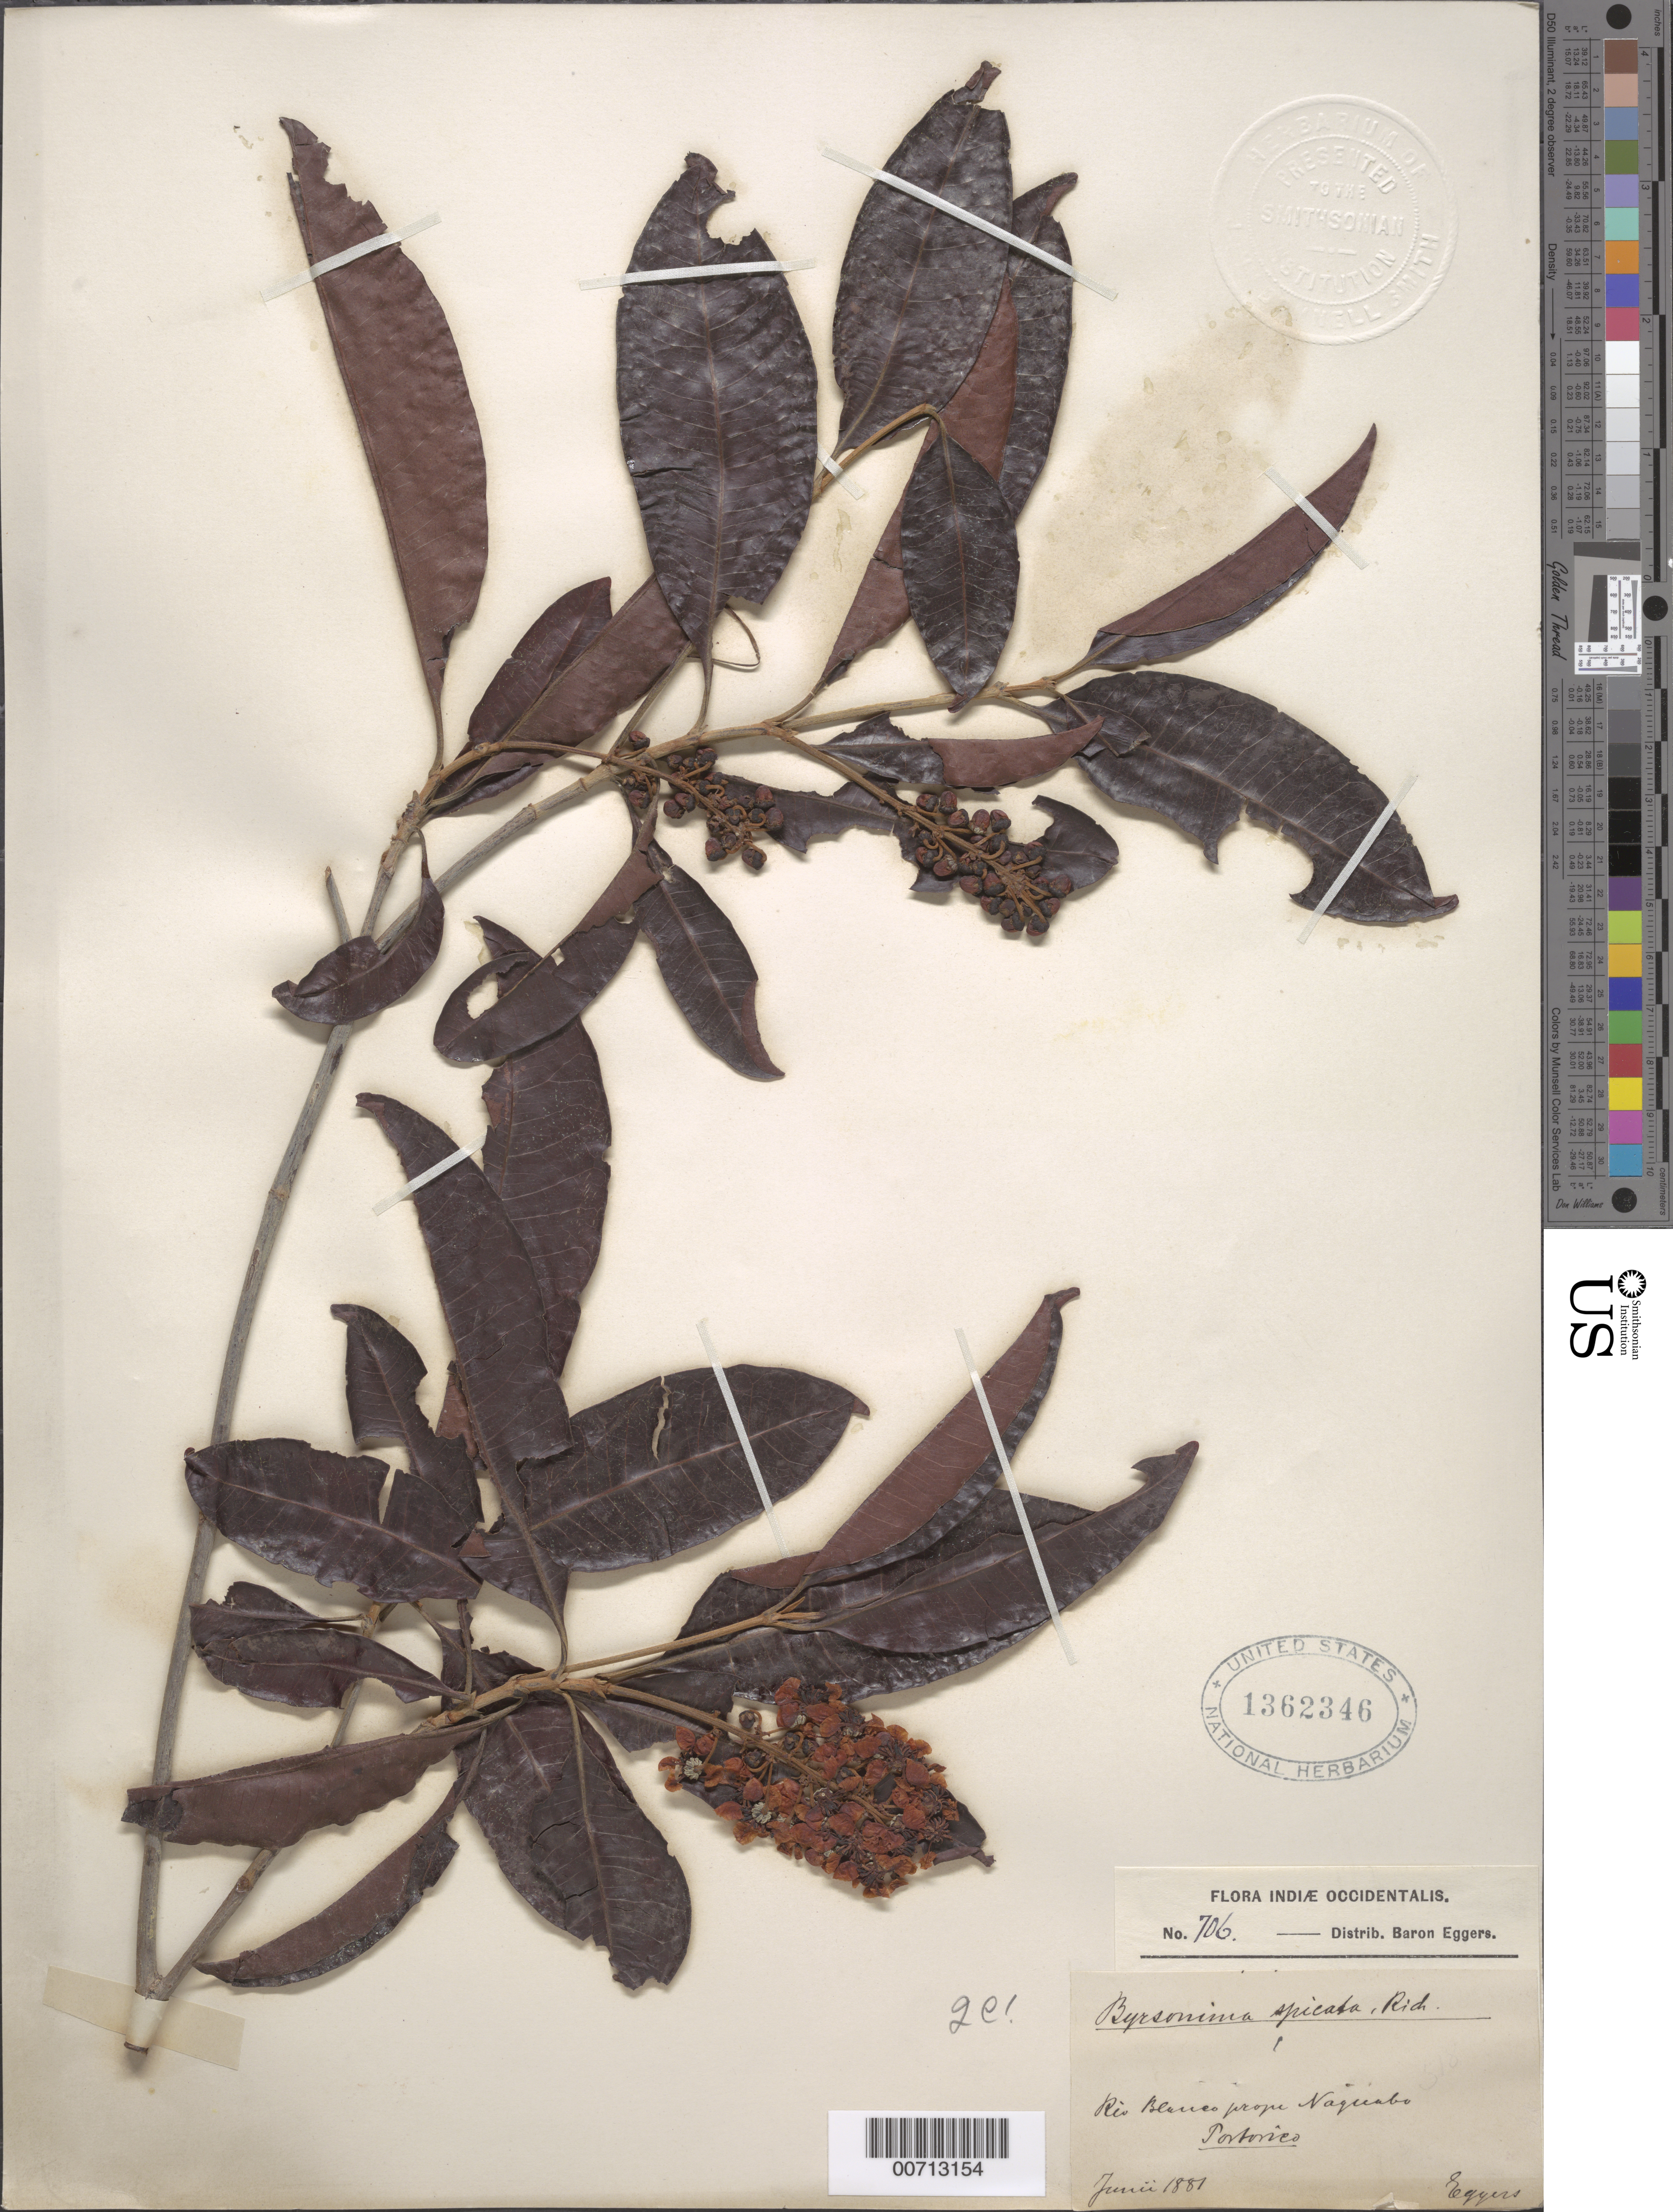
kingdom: Plantae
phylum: Tracheophyta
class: Magnoliopsida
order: Malpighiales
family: Malpighiaceae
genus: Byrsonima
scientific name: Byrsonima spicata (Cav.) DC.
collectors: H. F. A. von Eggers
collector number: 706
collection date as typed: Jun 1881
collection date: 1881-06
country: Puerto Rico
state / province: Naguabo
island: Greater Antilles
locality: Rio Blanco prope Naguabo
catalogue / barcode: US 1362346